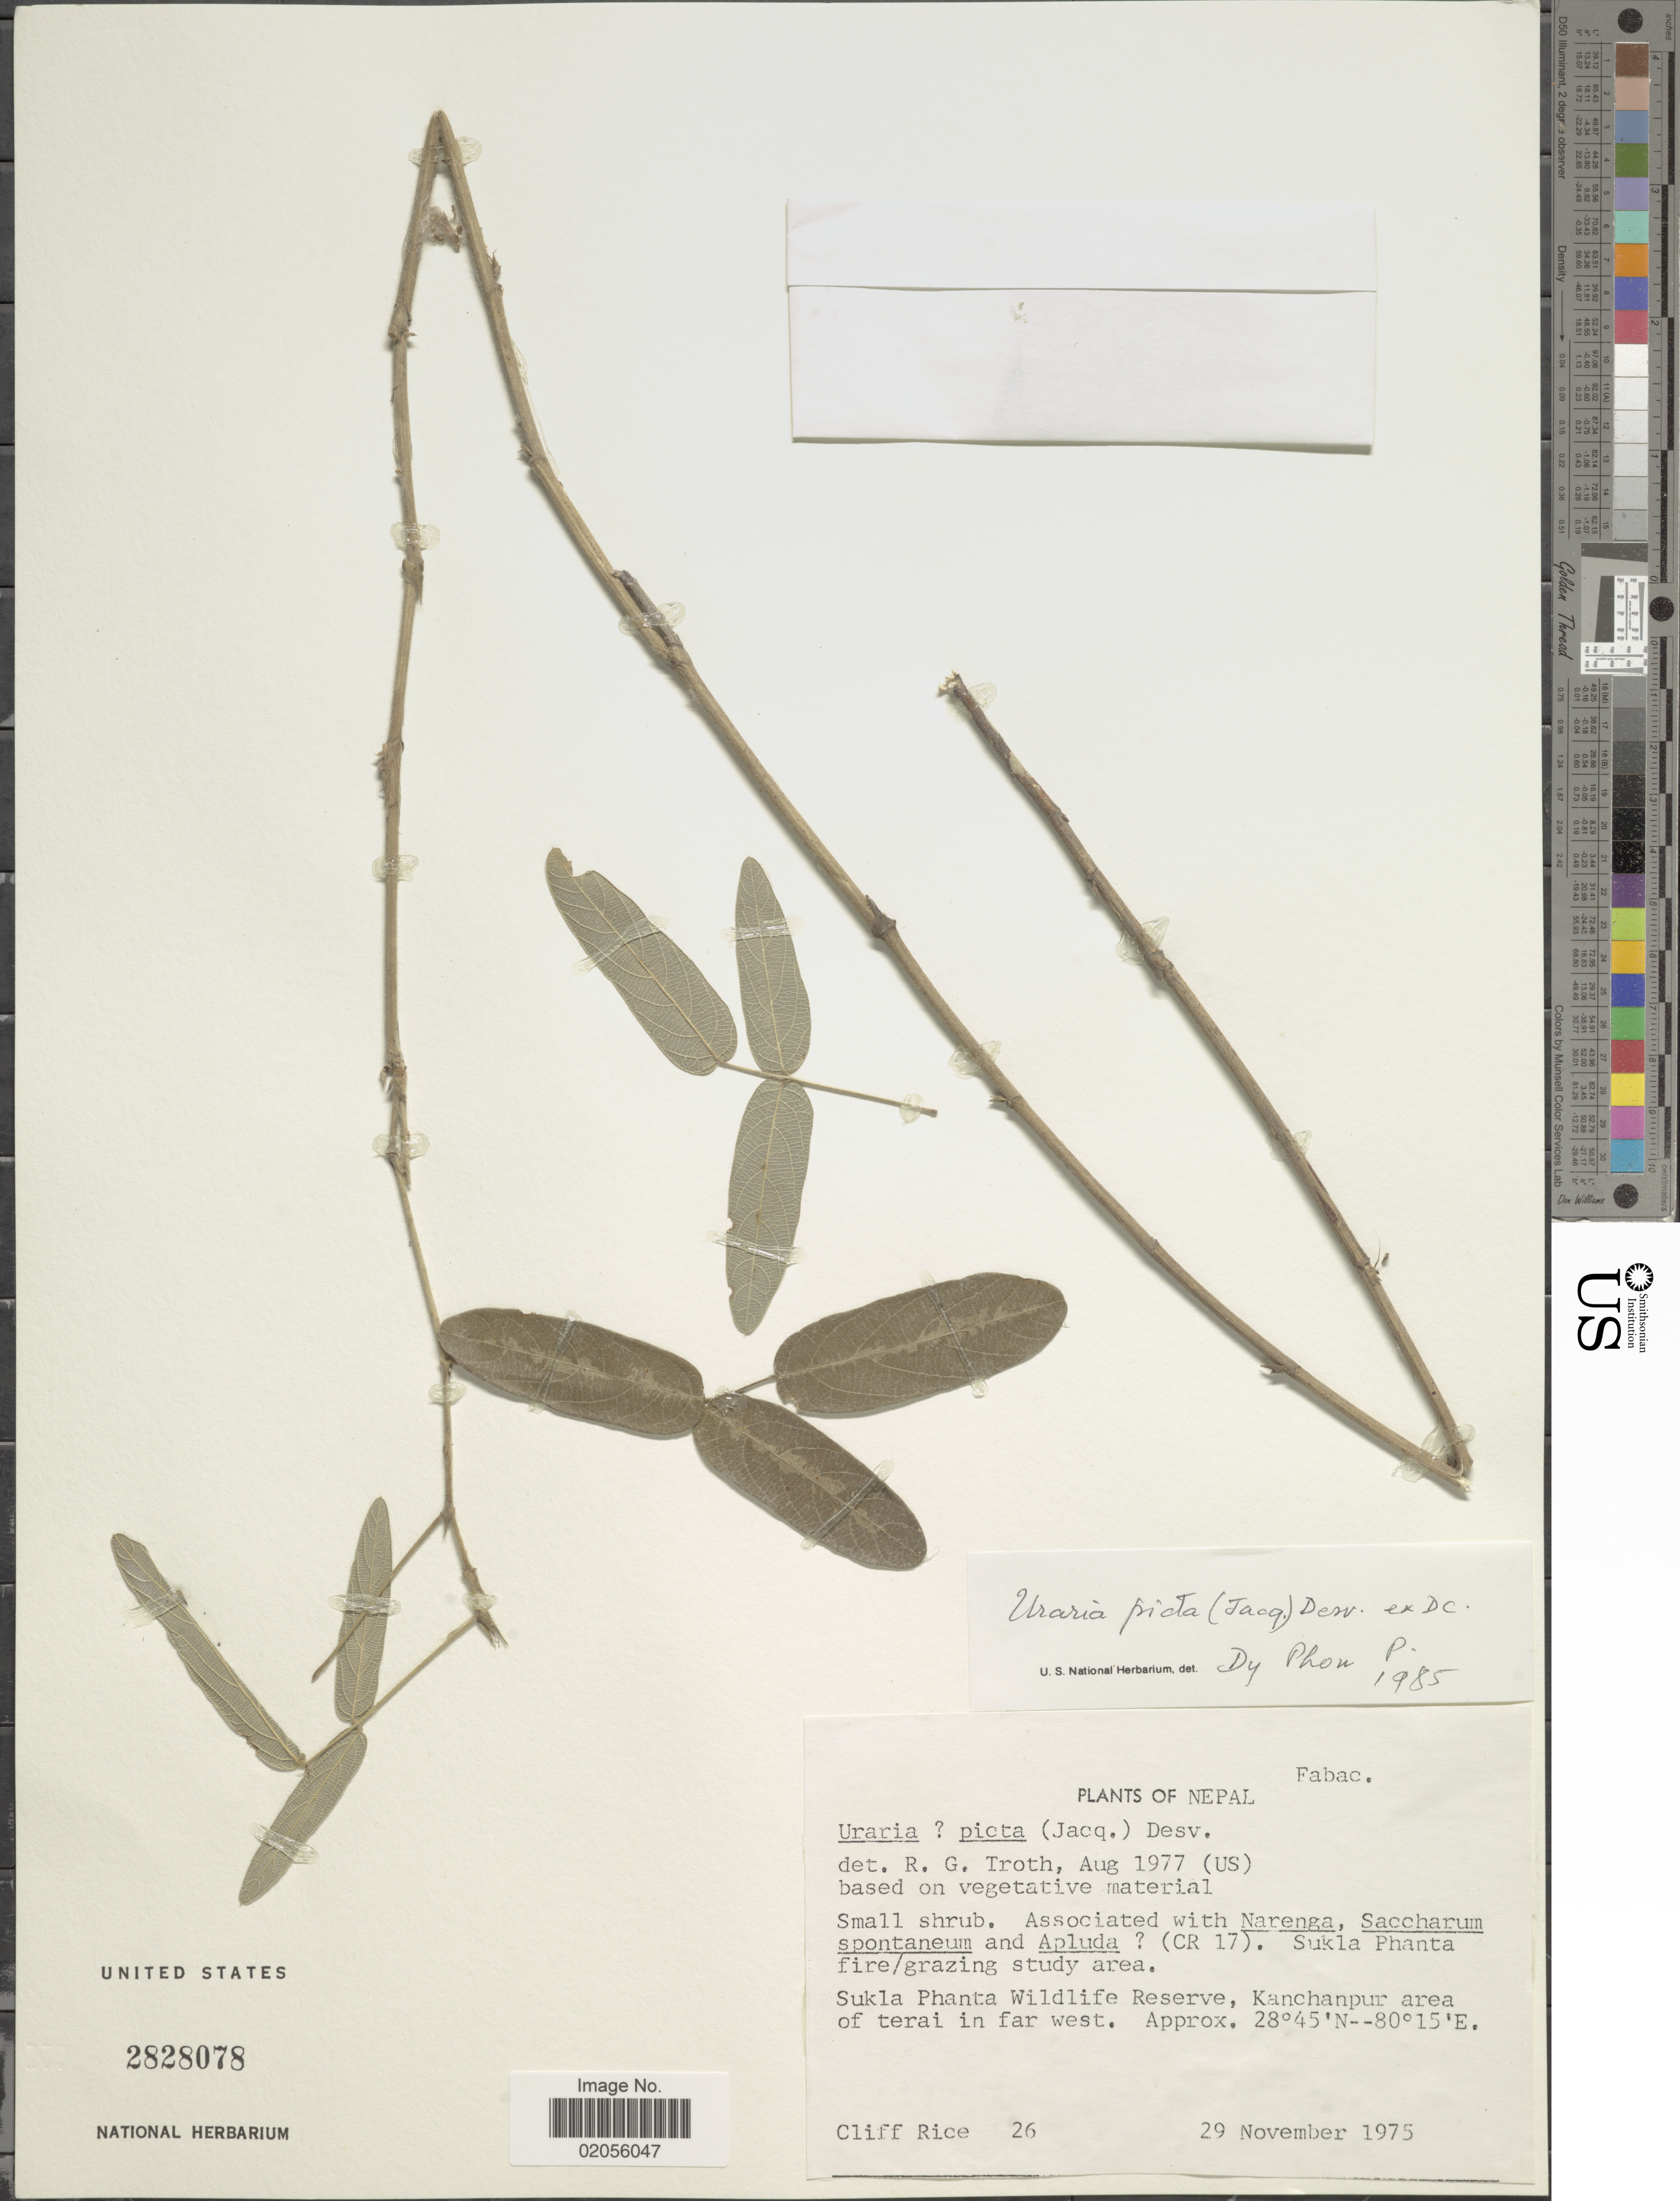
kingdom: Plantae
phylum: Tracheophyta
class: Magnoliopsida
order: Fabales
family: Fabaceae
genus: Uraria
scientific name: Uraria picta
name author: (Jacq.) DC.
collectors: C. Rice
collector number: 26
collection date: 1975-11-29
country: Nepal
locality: Sukla Phanta fire/grazing study area. Sukla Phanta Wildlife Reserve, Kanchanpur area of terai in far west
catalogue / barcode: US 2828078